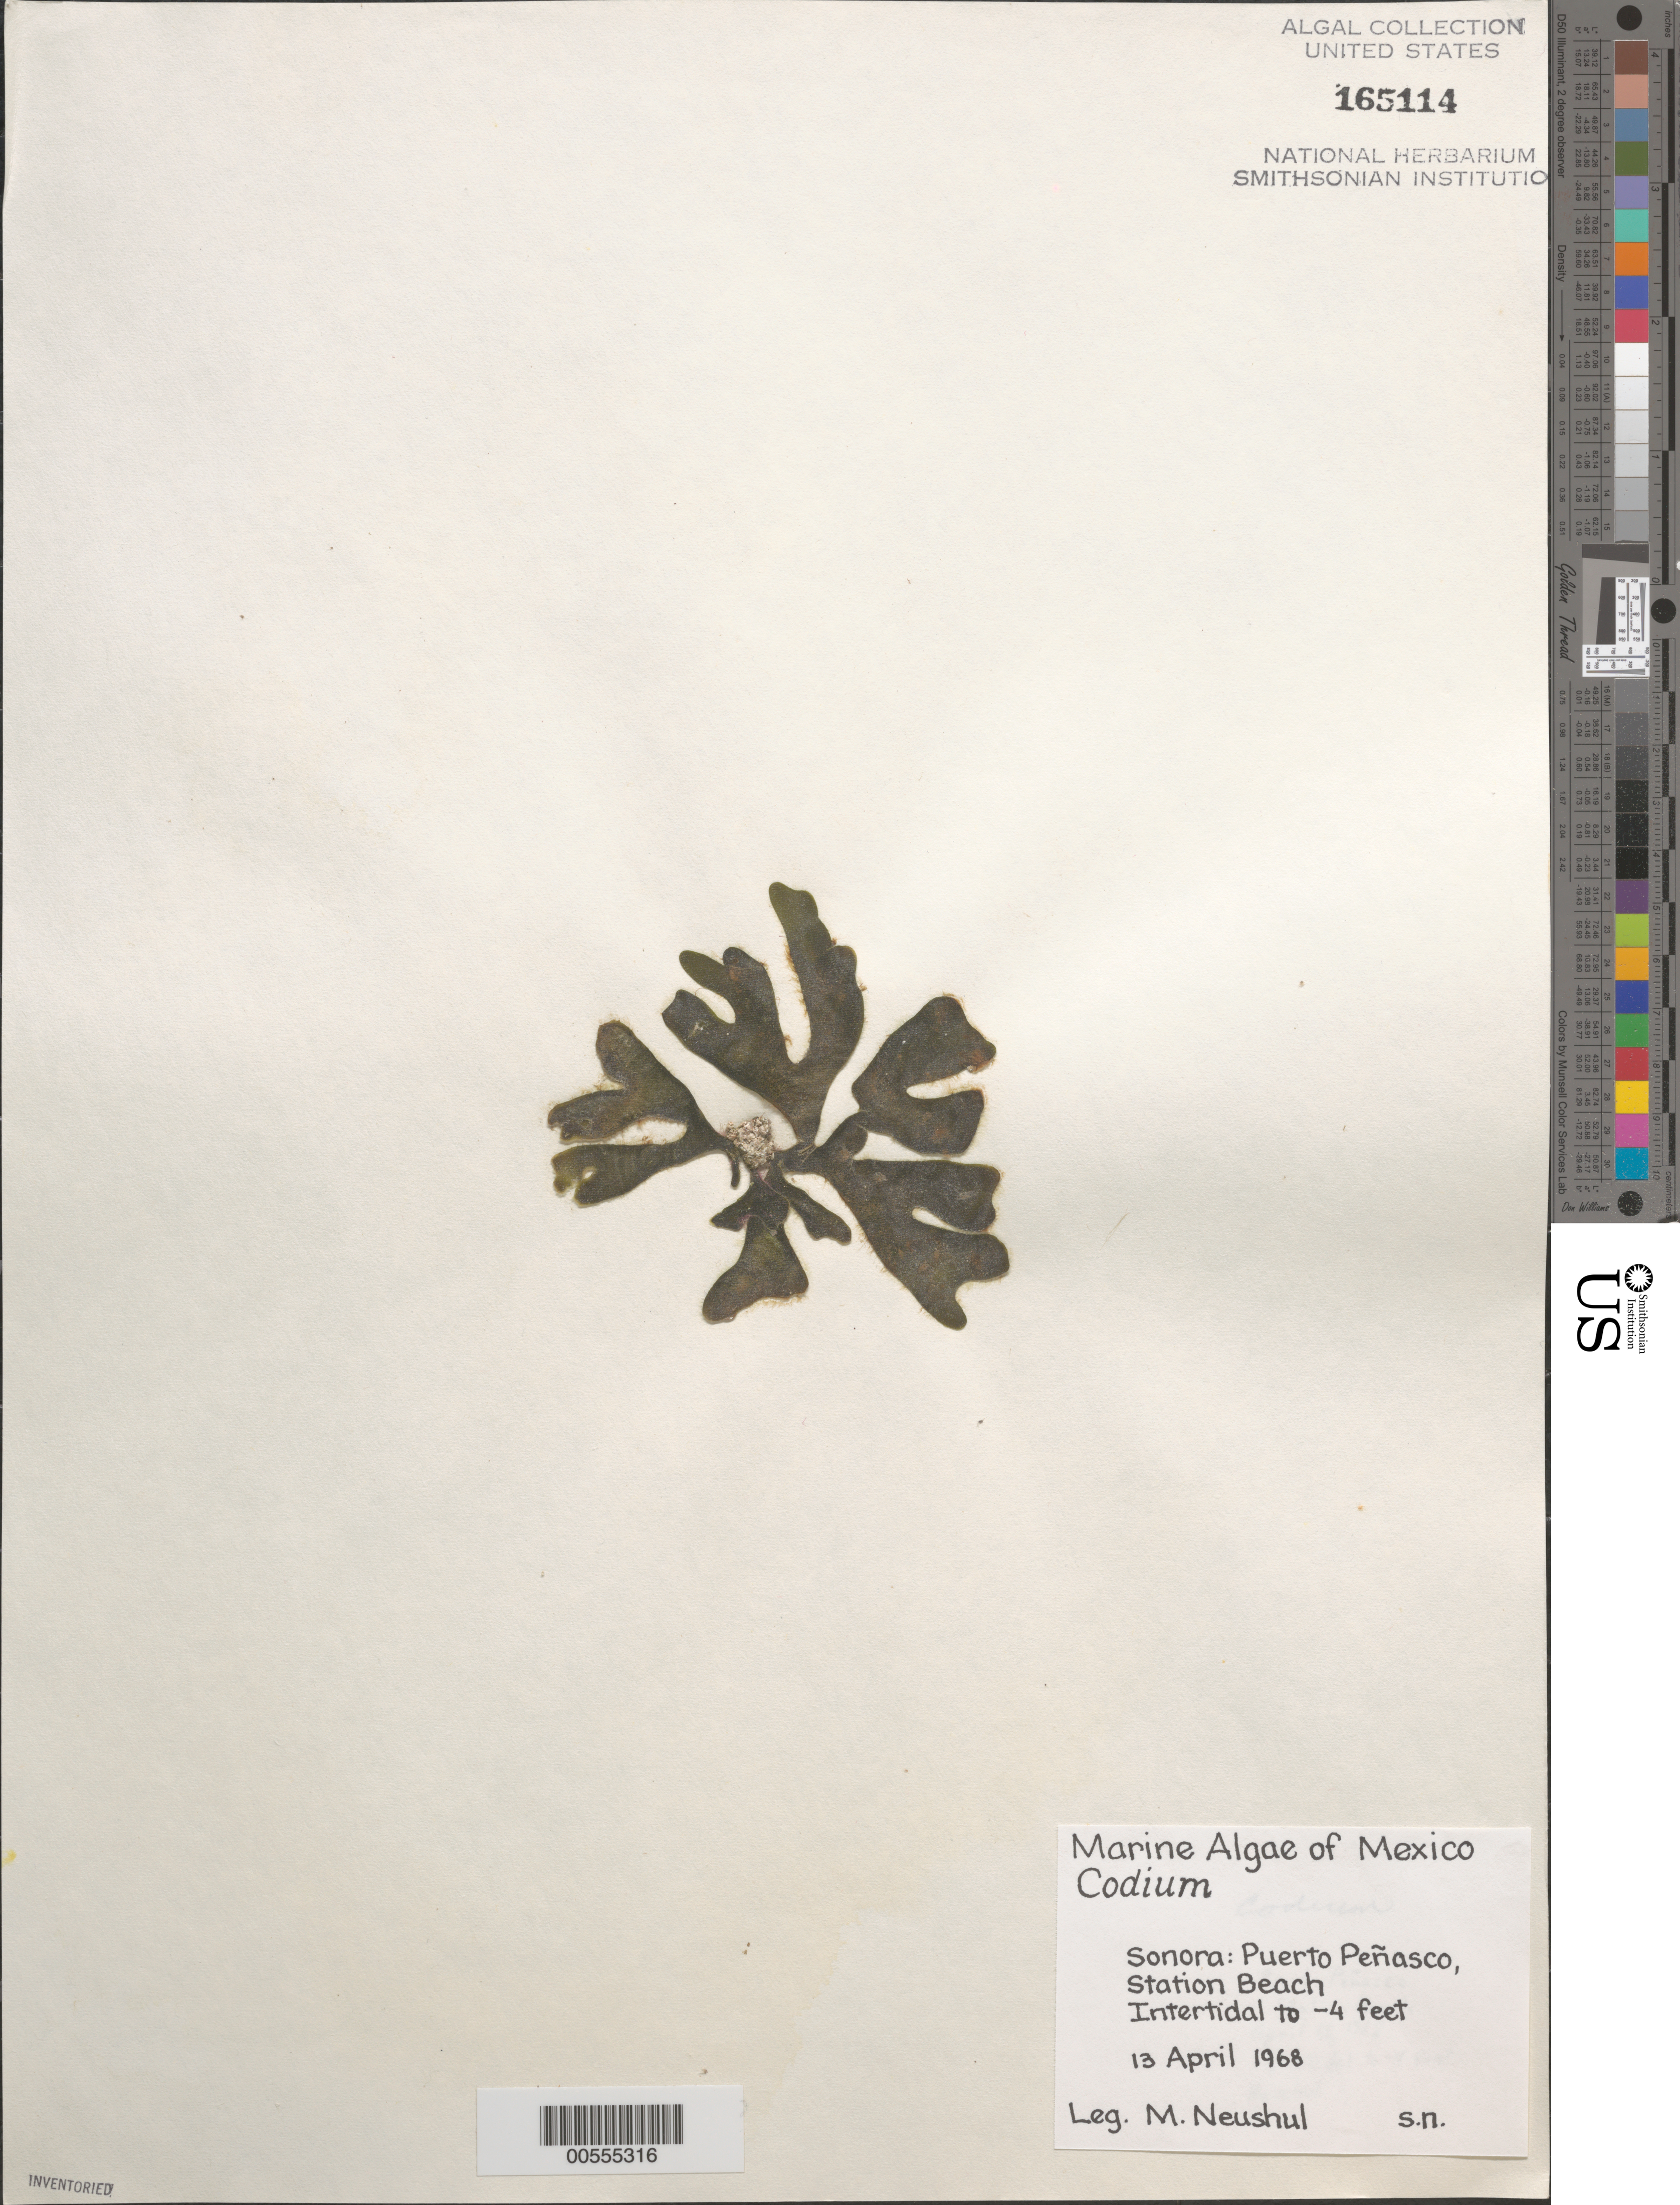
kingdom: Plantae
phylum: Chlorophyta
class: Ulvophyceae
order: Bryopsidales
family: Codiaceae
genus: Codium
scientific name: Codium sp.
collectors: M. Neushul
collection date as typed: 13 Apr 1968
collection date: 1968-04-13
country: Mexico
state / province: Sonora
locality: Puerto Penasco, Playa Estacion (Station Beach)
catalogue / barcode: US 165114